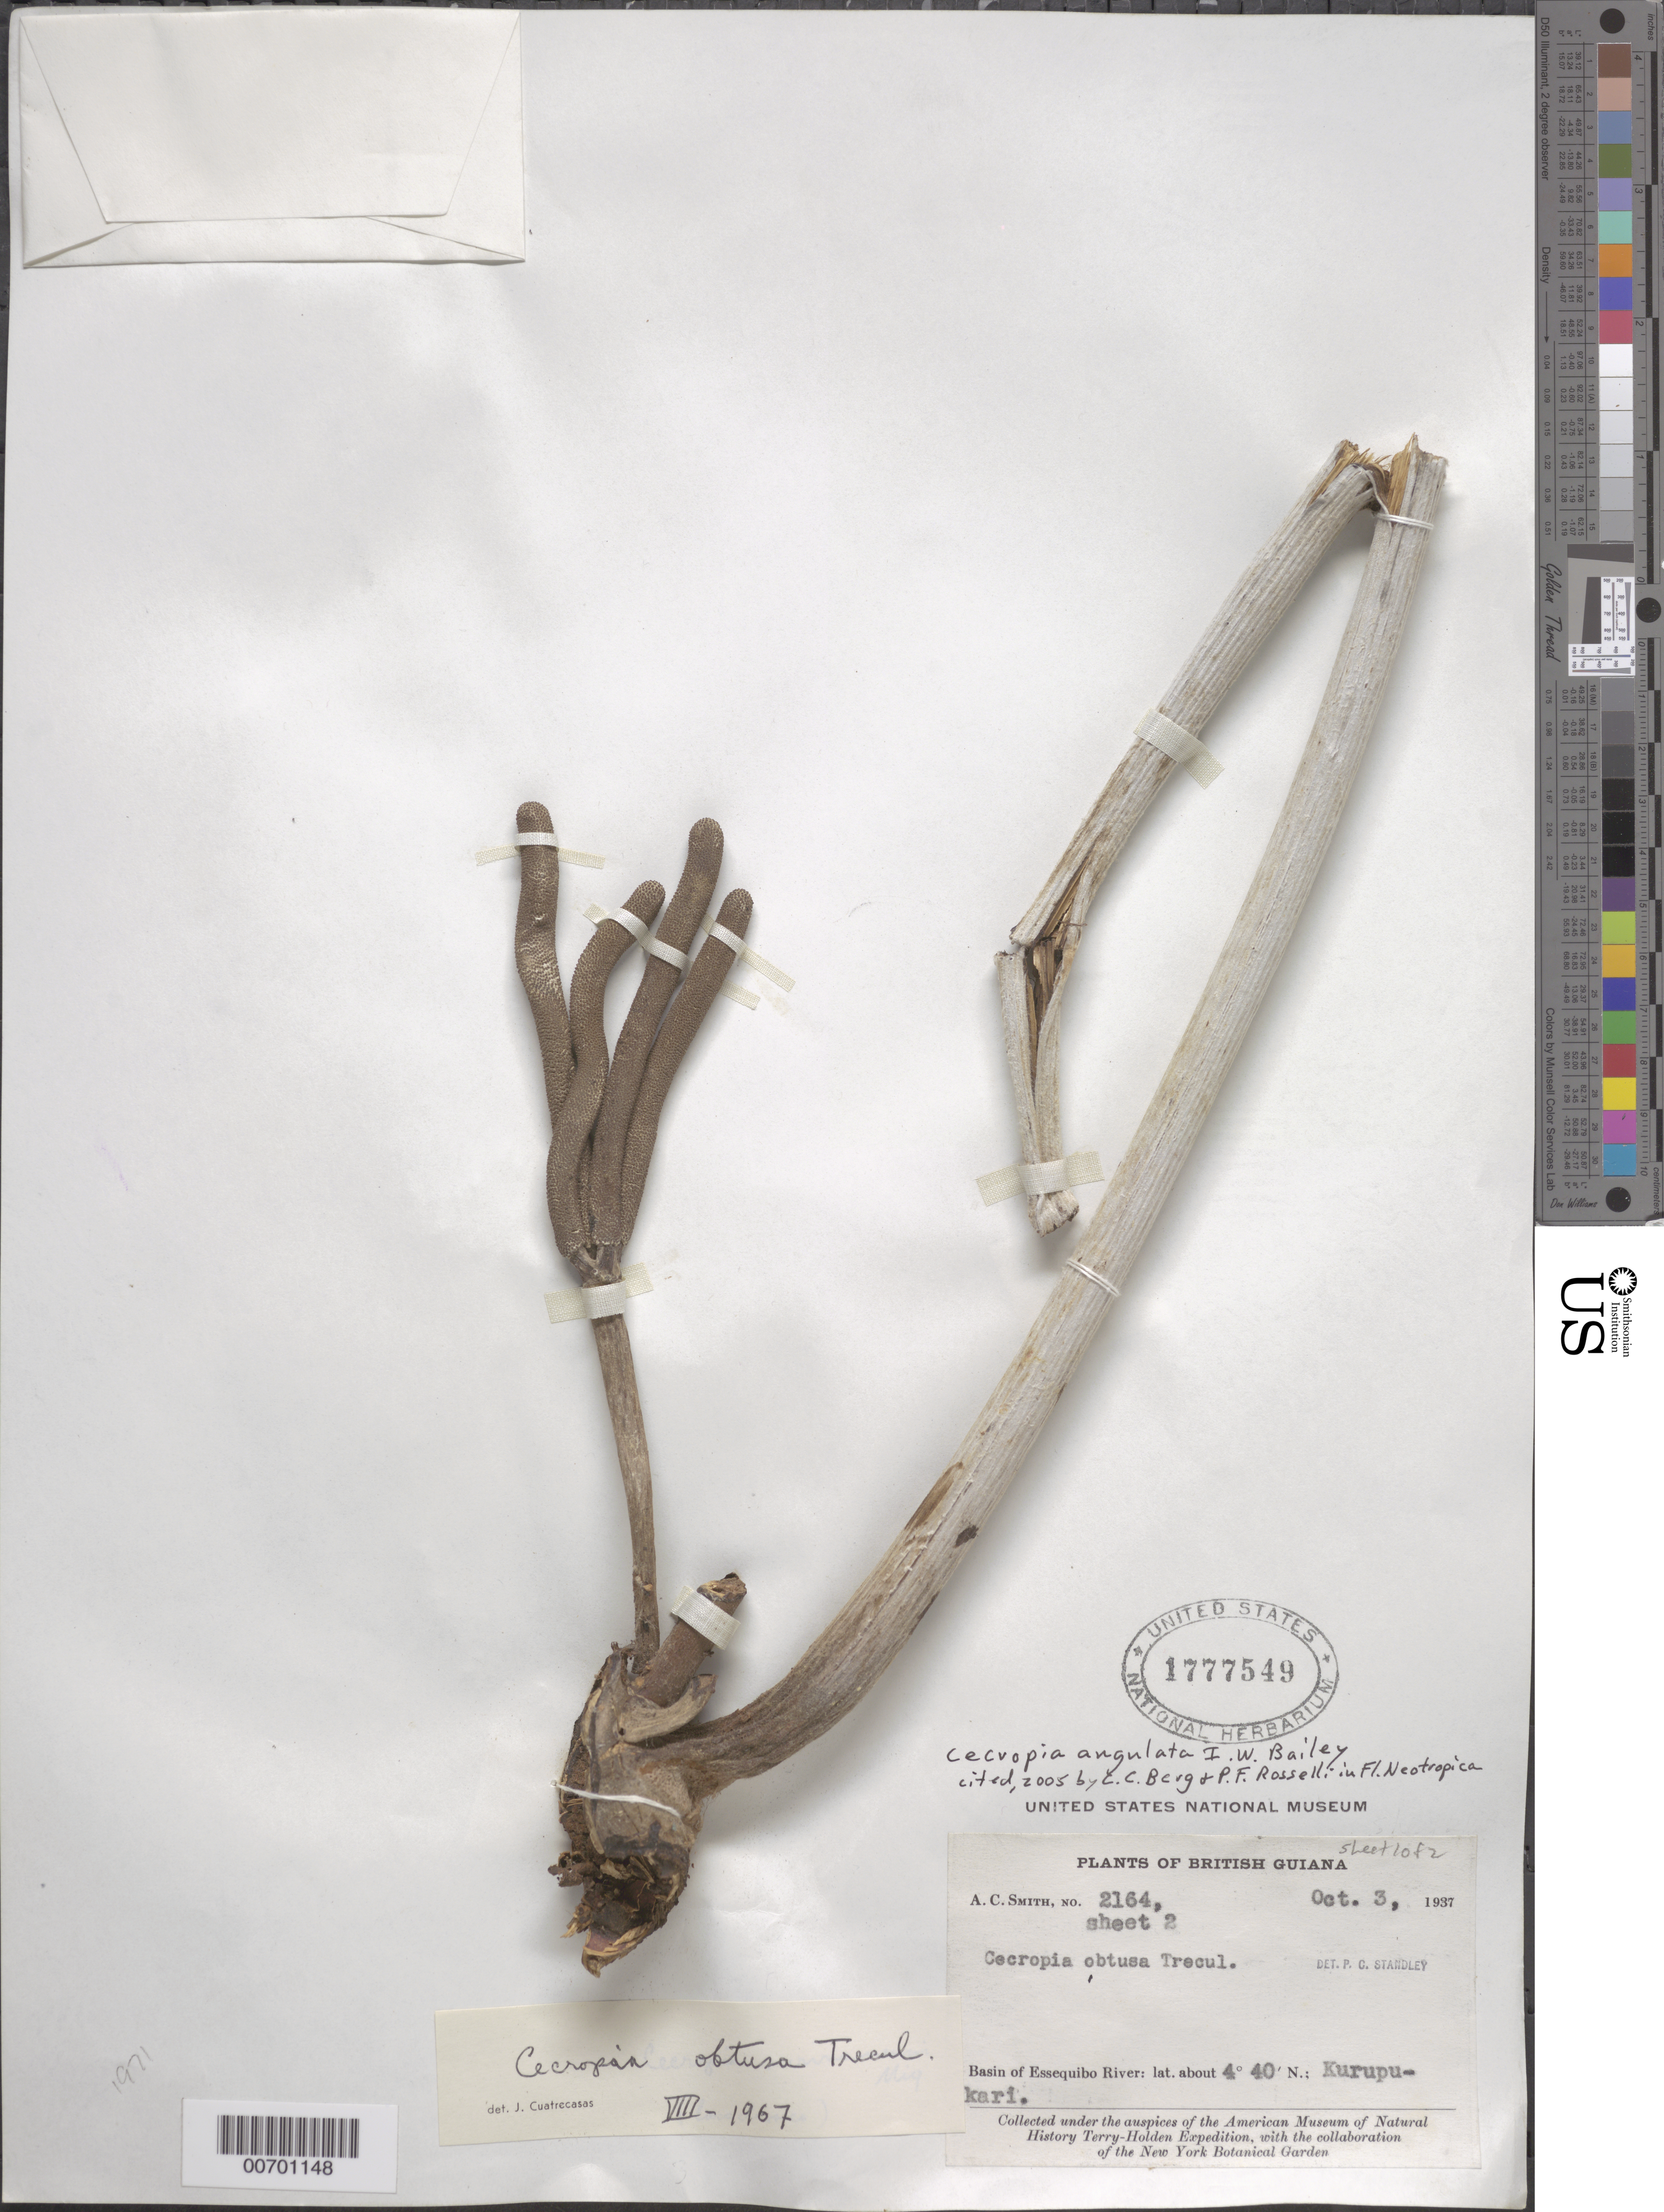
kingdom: Plantae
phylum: Tracheophyta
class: Magnoliopsida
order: Rosales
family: Urticaceae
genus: Cecropia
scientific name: Cecropia angulata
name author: I.W. Bailey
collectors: A. C. Smith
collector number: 2164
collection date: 1937-10-03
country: Guyana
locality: Birtish Guiana. Basin of Essequibo River: Kurupukari.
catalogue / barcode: US 1777549